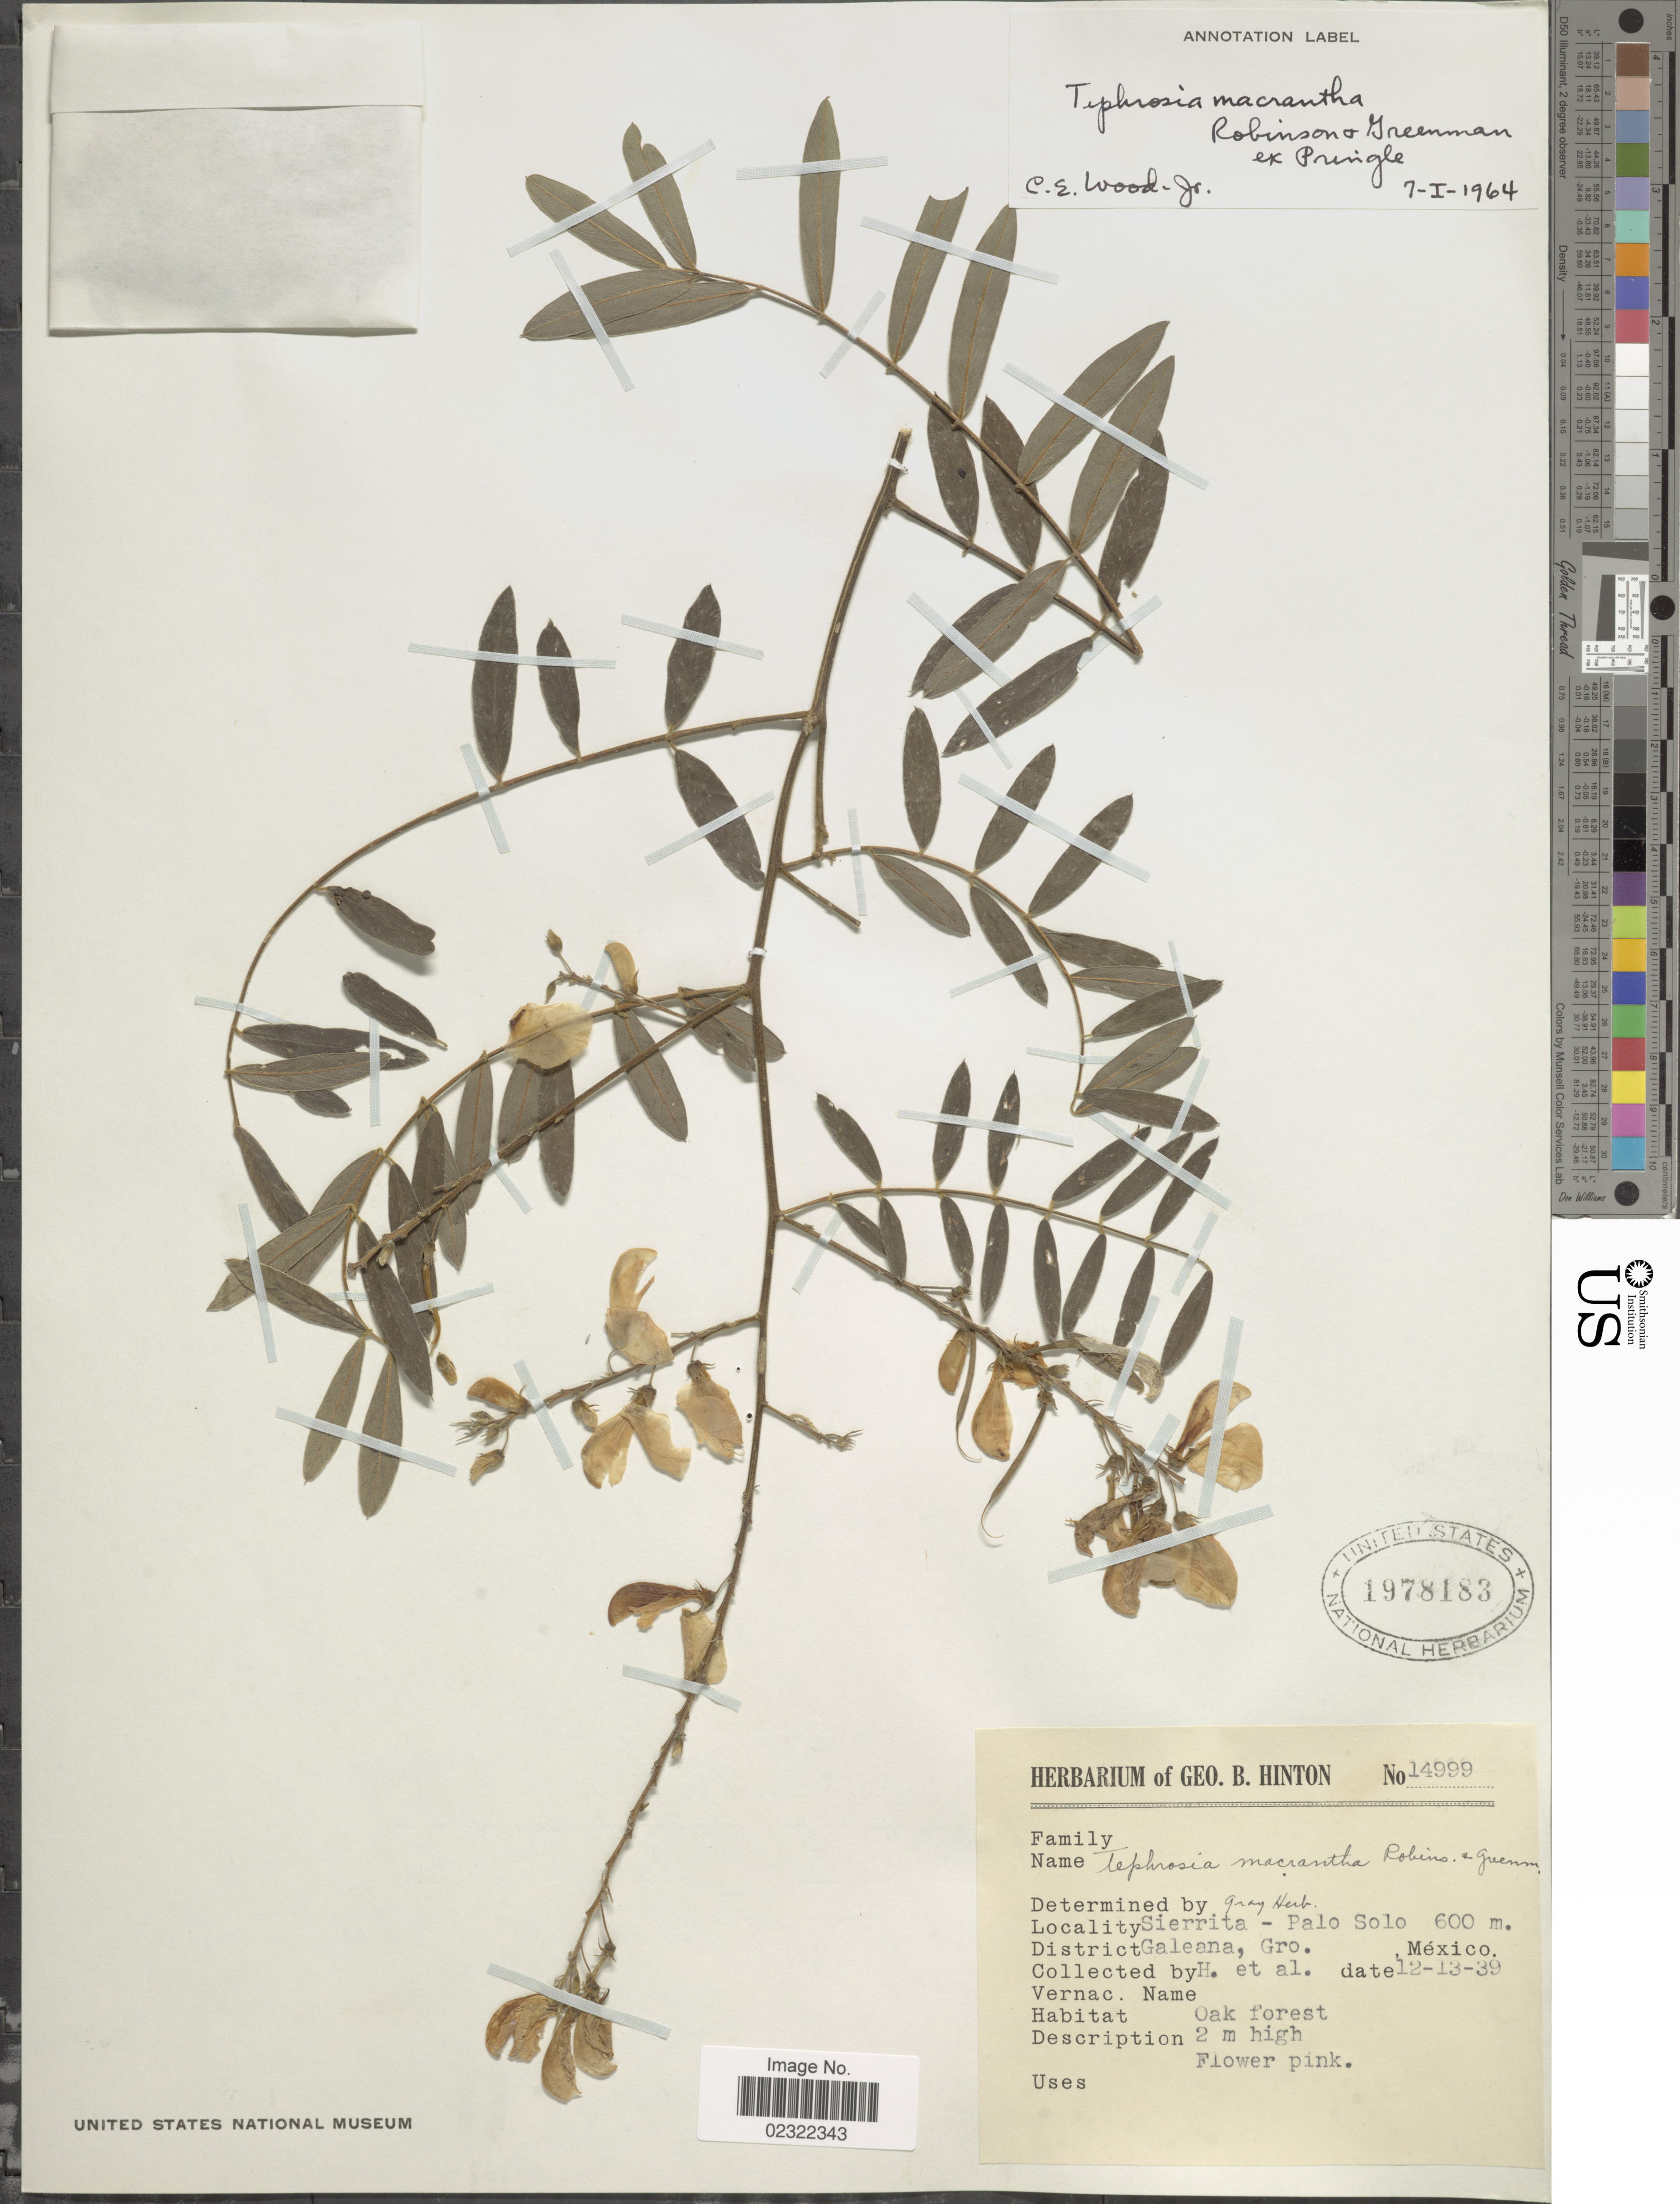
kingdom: Plantae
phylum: Tracheophyta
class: Magnoliopsida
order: Fabales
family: Fabaceae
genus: Tephrosia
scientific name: Tephrosia macrantha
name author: B.L. Rob. & Greenm. ex Pringle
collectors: G. B. Hinton & et al.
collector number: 14999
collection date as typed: Transcribed d/m/y: 13/12/39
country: Mexico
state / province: Guerrero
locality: Sierrita - Palo Solo, Galeana, Gro.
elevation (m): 600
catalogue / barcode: US 1978183